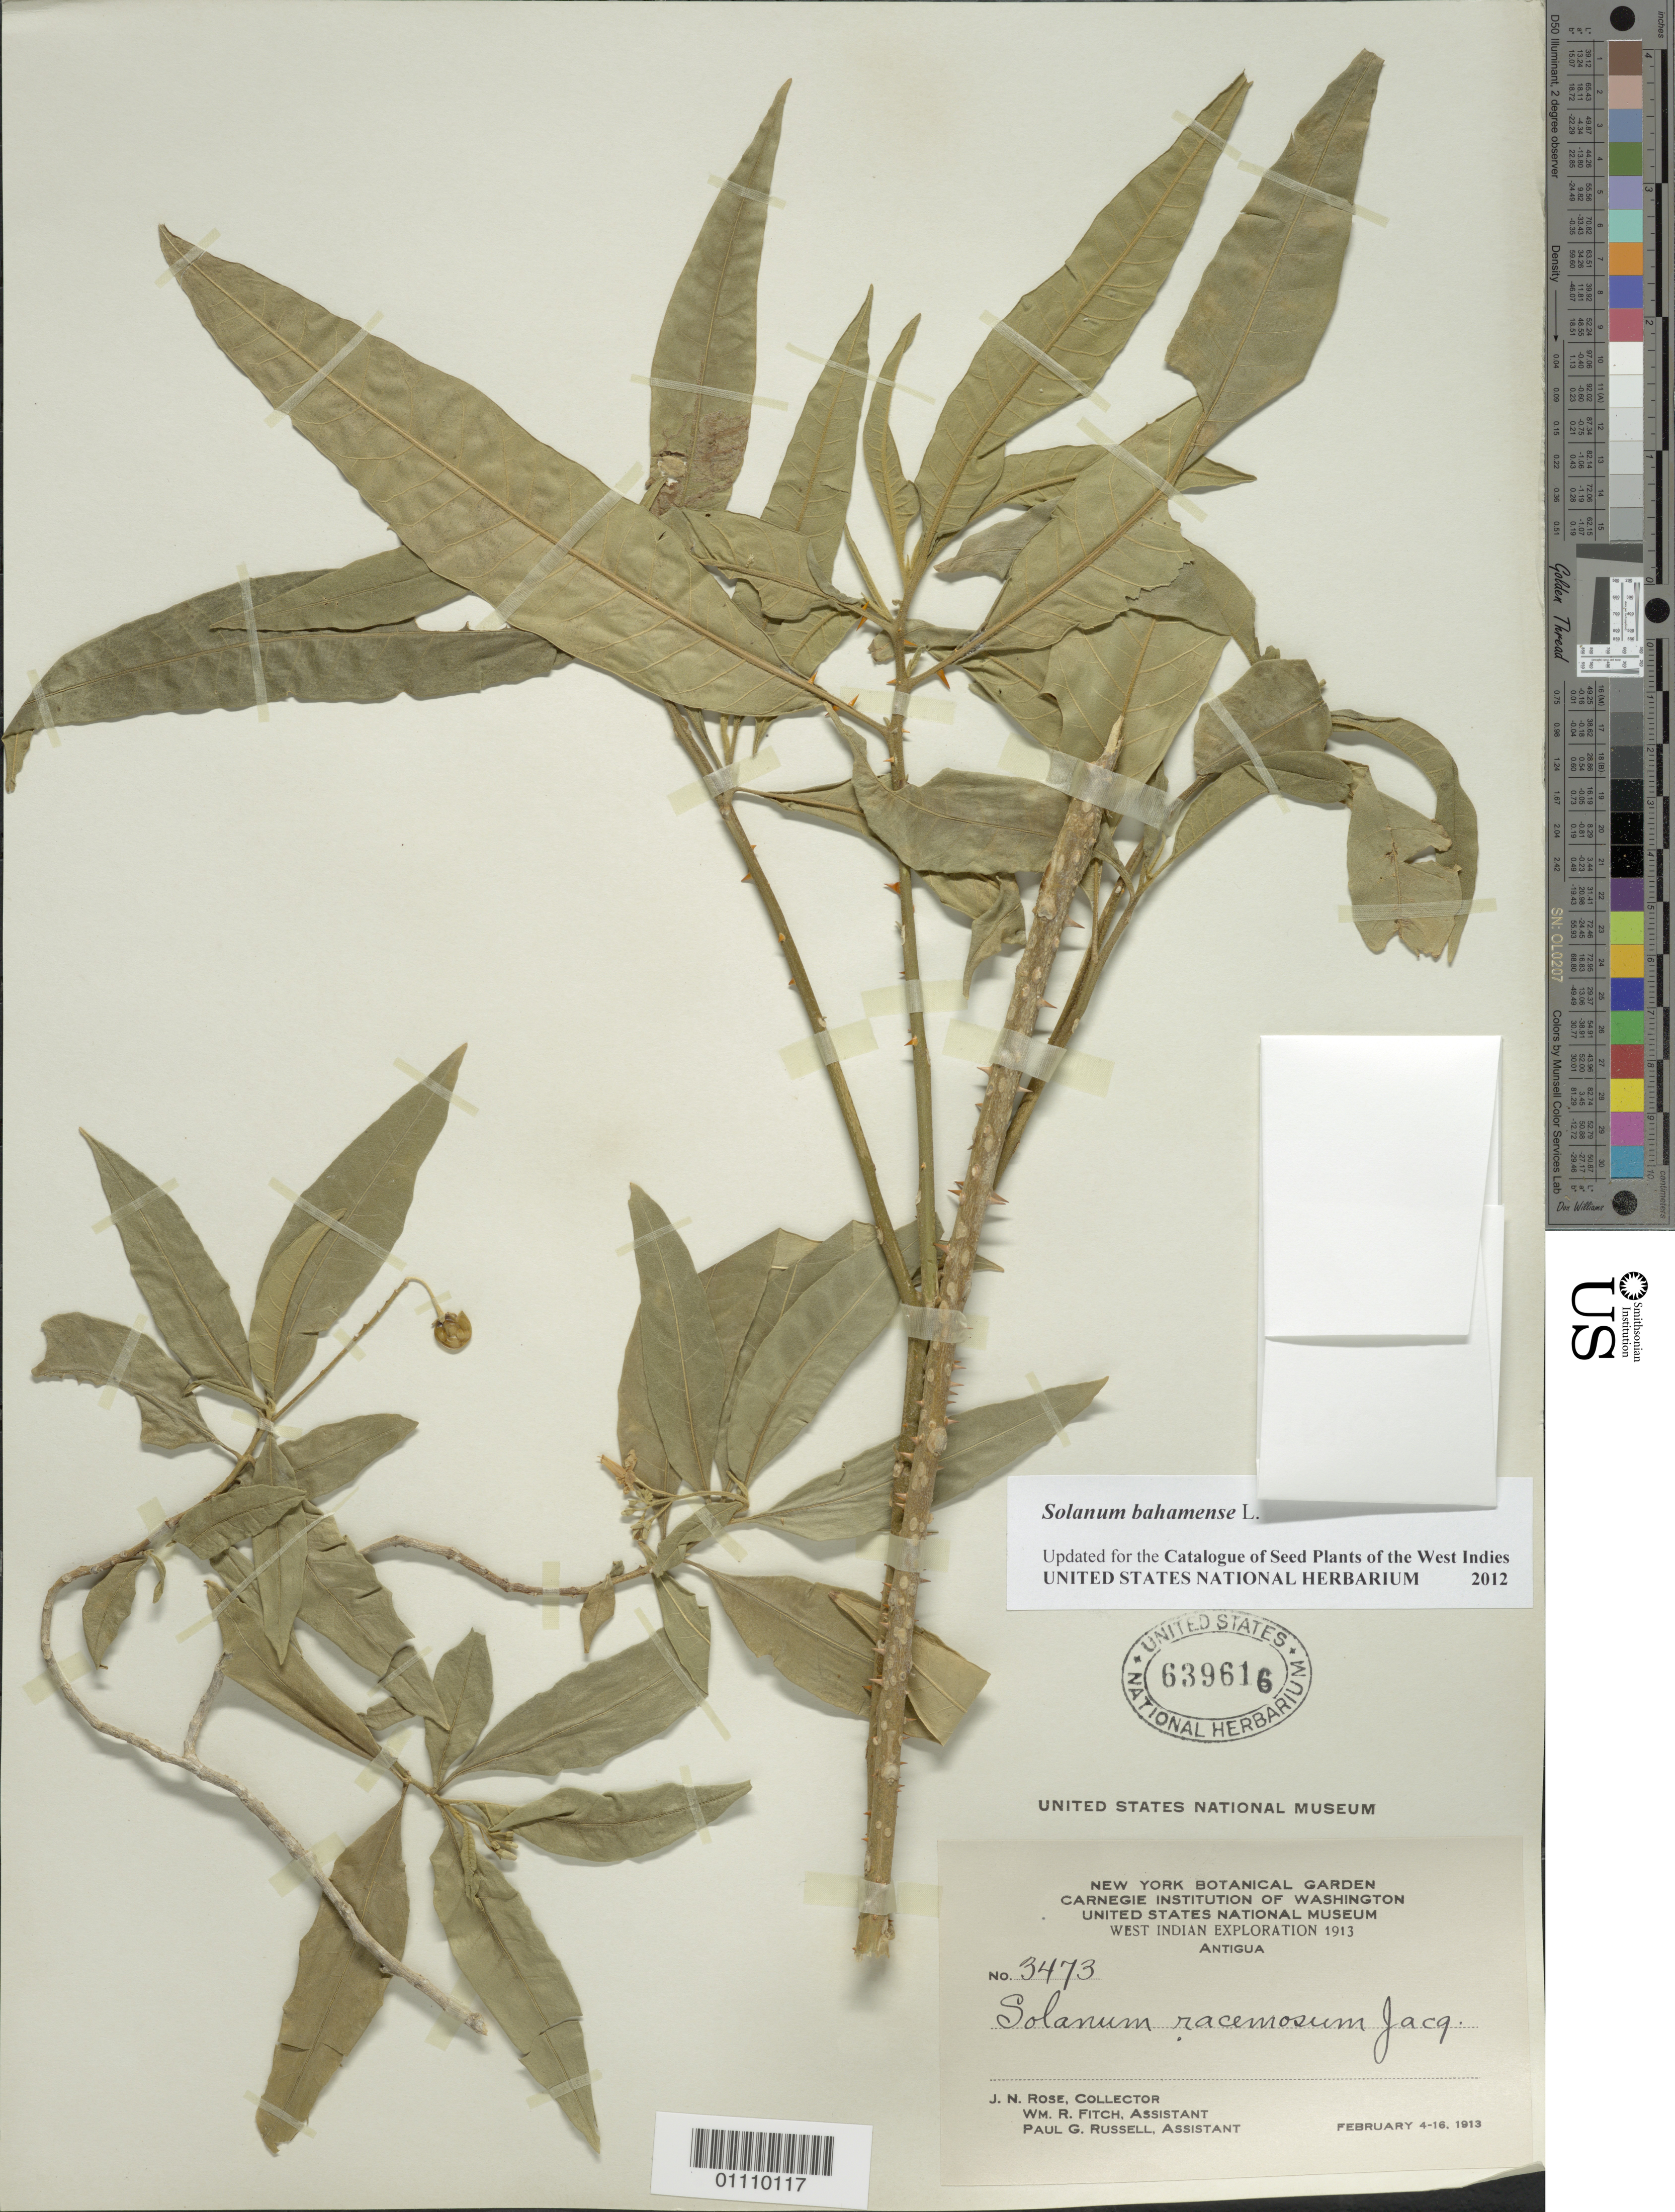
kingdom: Plantae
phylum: Tracheophyta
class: Magnoliopsida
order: Solanales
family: Solanaceae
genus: Solanum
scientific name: Solanum bahamense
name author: L.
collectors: J. N. Rose, W. R. Fitch & P. G. Russell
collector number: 3473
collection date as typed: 04 Feb 1913 to 16 Feb 1916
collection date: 1913-02-04/1916-02-16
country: Antigua and Barbuda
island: Antigua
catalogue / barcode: US 639616